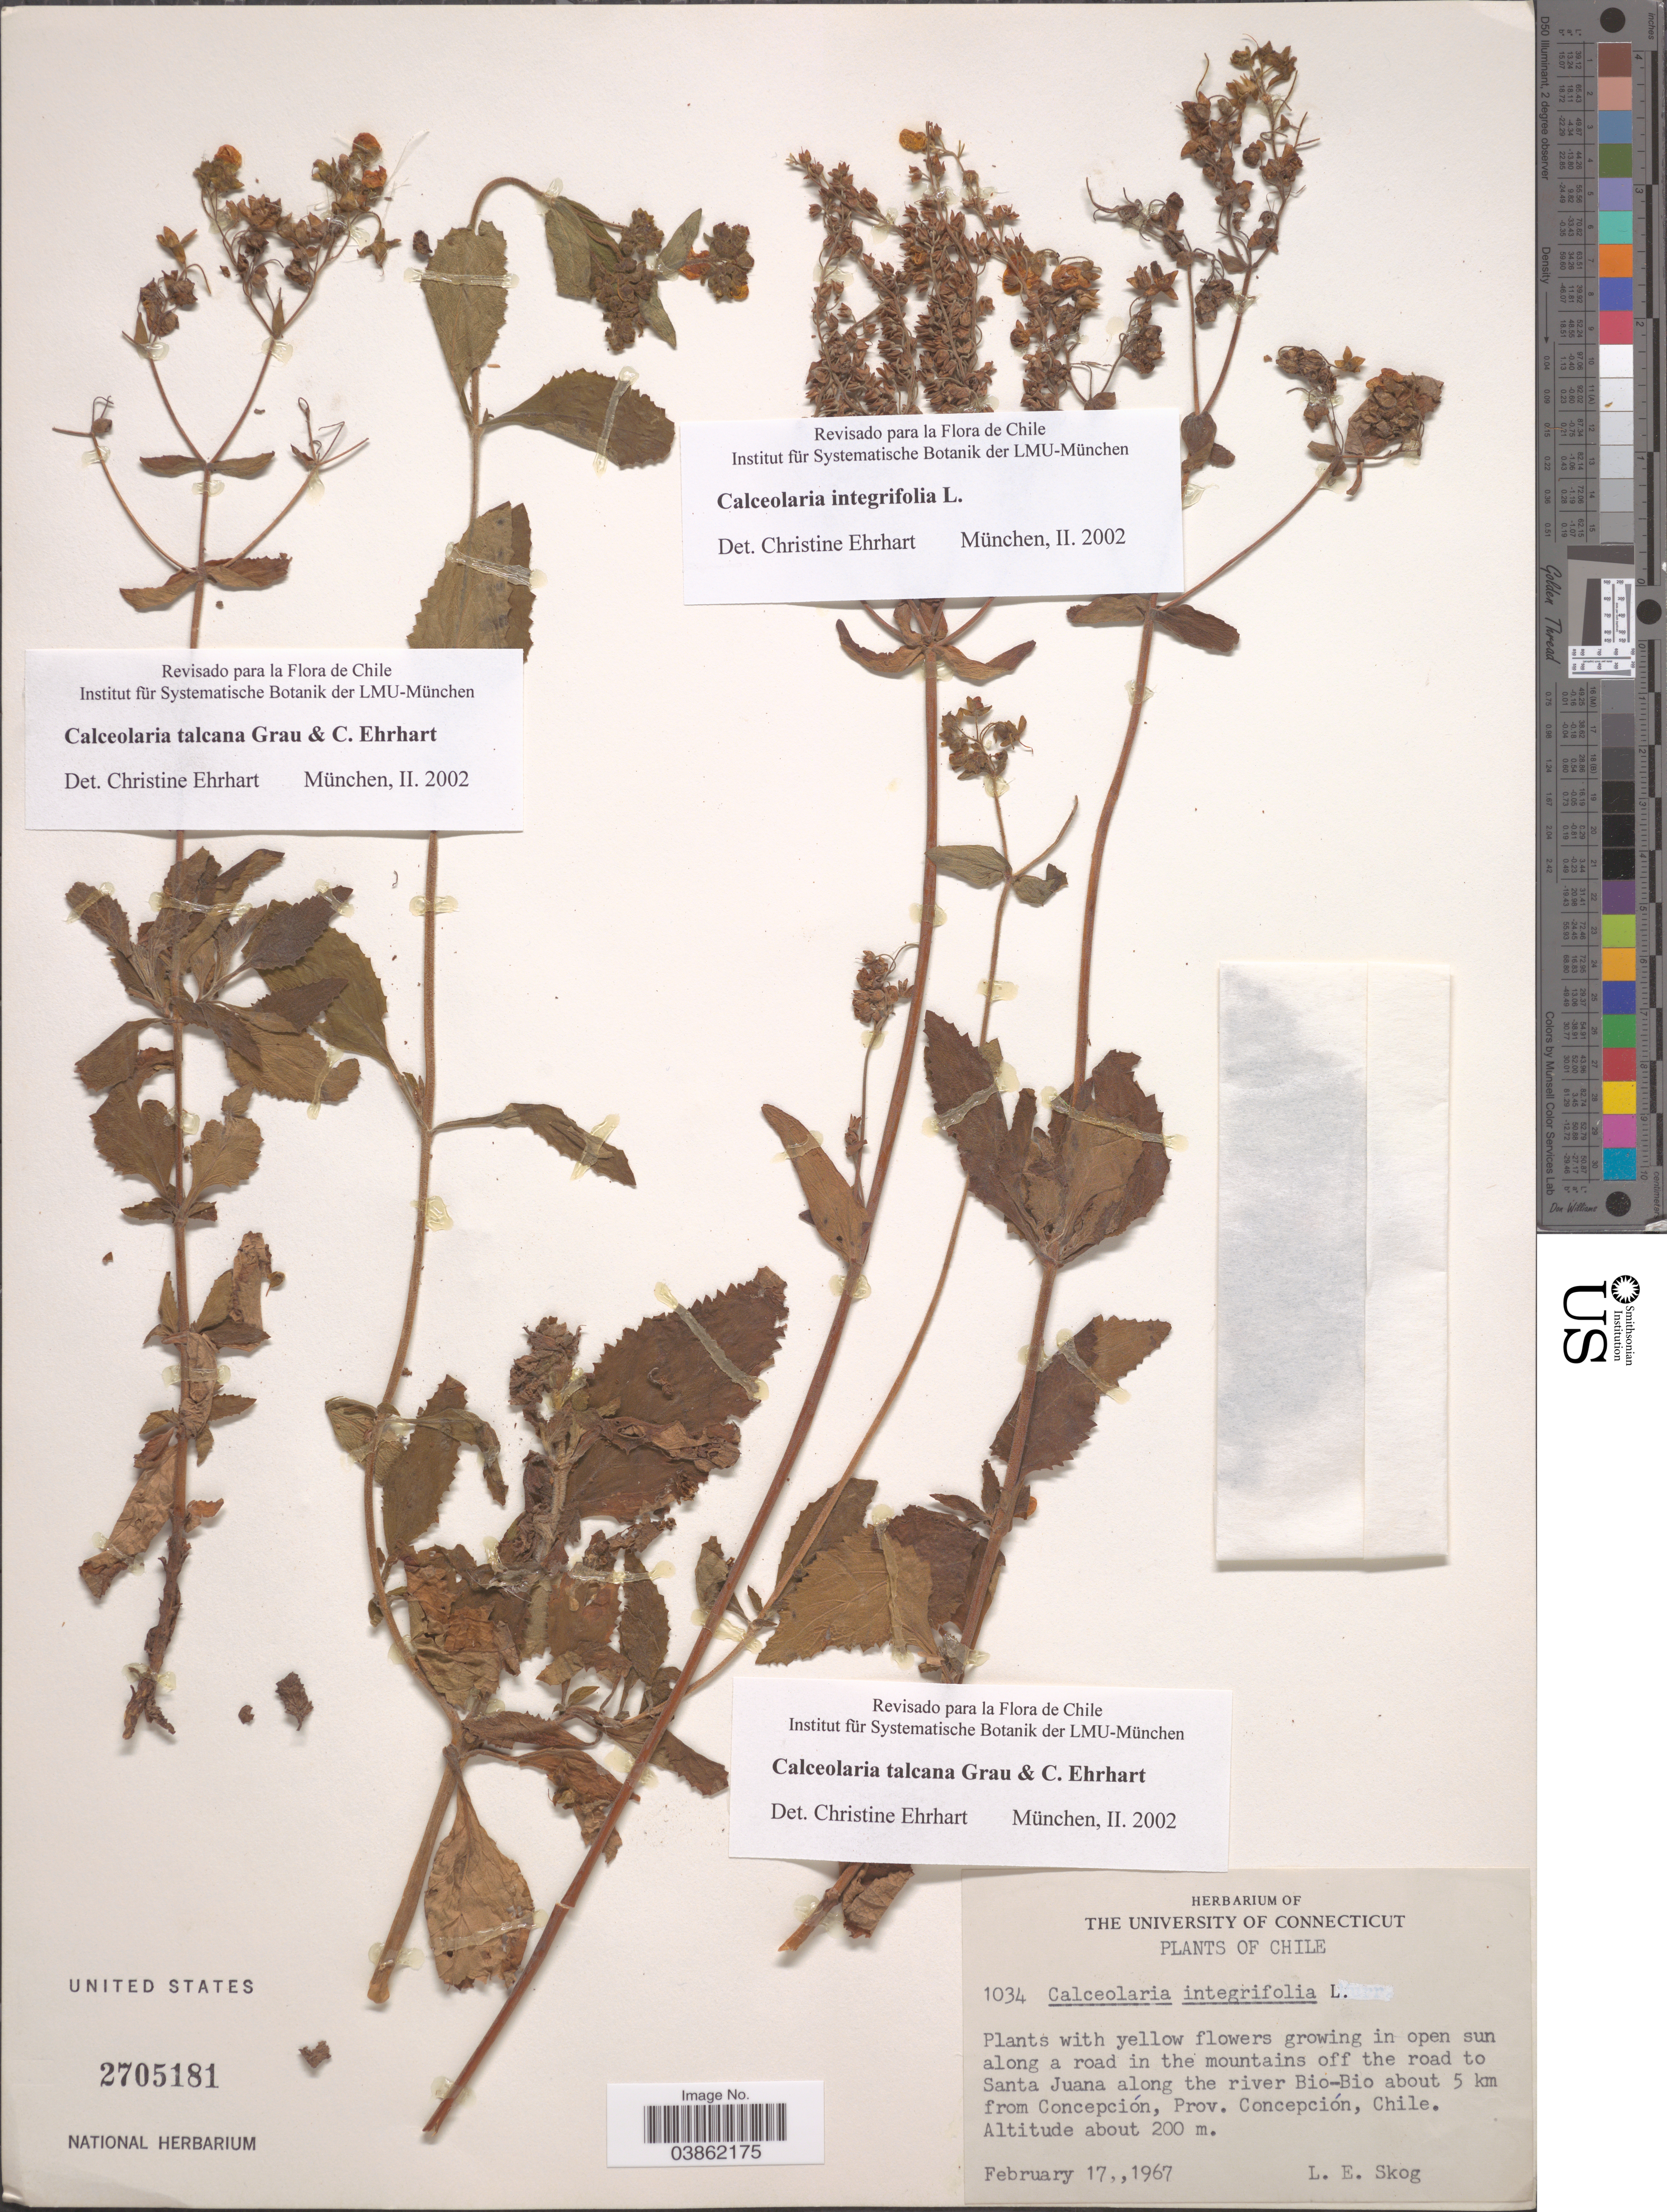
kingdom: Plantae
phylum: Tracheophyta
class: Magnoliopsida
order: Lamiales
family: Calceolariaceae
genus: Calceolaria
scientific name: Calceolaria talcana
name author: Grau & C. Ehrh.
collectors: L. E. Skog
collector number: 1034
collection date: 1967-02-17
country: Chile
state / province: Bio-Bío (VIII)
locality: Along a road in the mountains off the road to Santa Juana along the river Bio-Bio about 5 km from Concepción, Prov. Concepción.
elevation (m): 200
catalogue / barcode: US 2705181